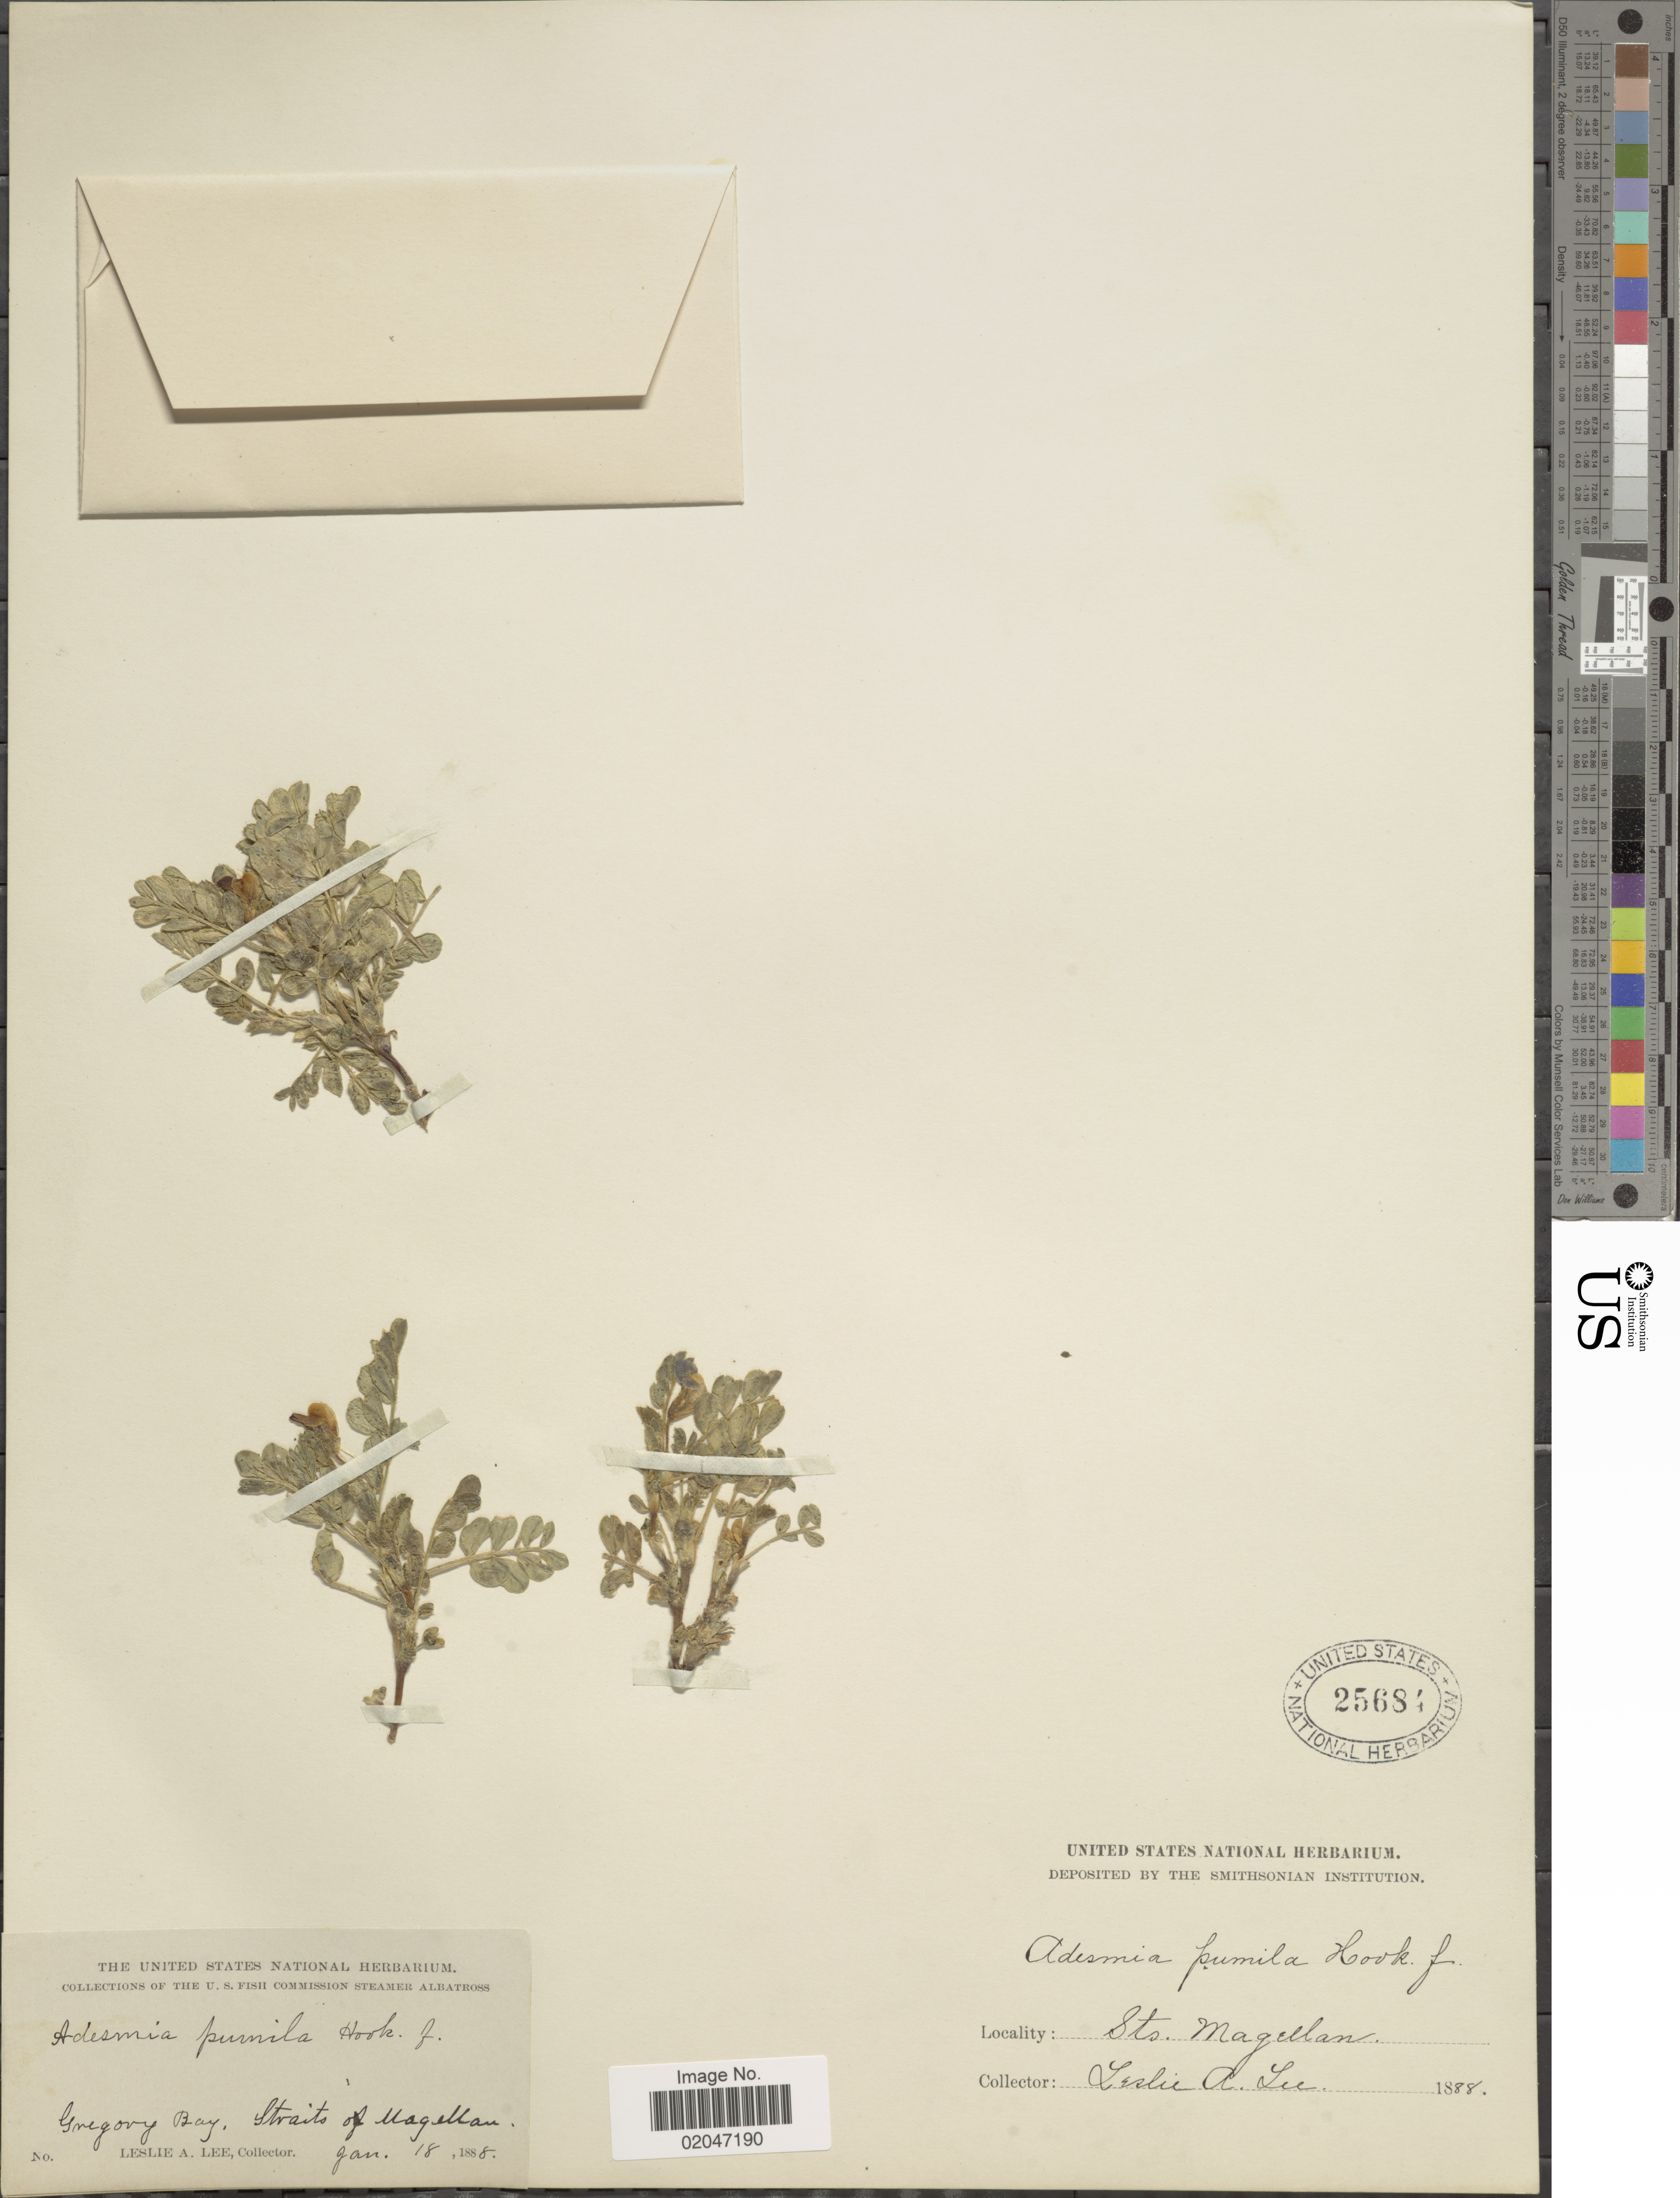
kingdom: Plantae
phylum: Tracheophyta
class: Magnoliopsida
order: Fabales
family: Fabaceae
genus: Adesmia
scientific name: Adesmia pumila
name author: Hook. f.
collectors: L. Lee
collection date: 1888-01-18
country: Chile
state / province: Magallanes y de la Antártica Chilena (XII)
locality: Gregory Bay, Straits of Magellan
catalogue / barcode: US 25684